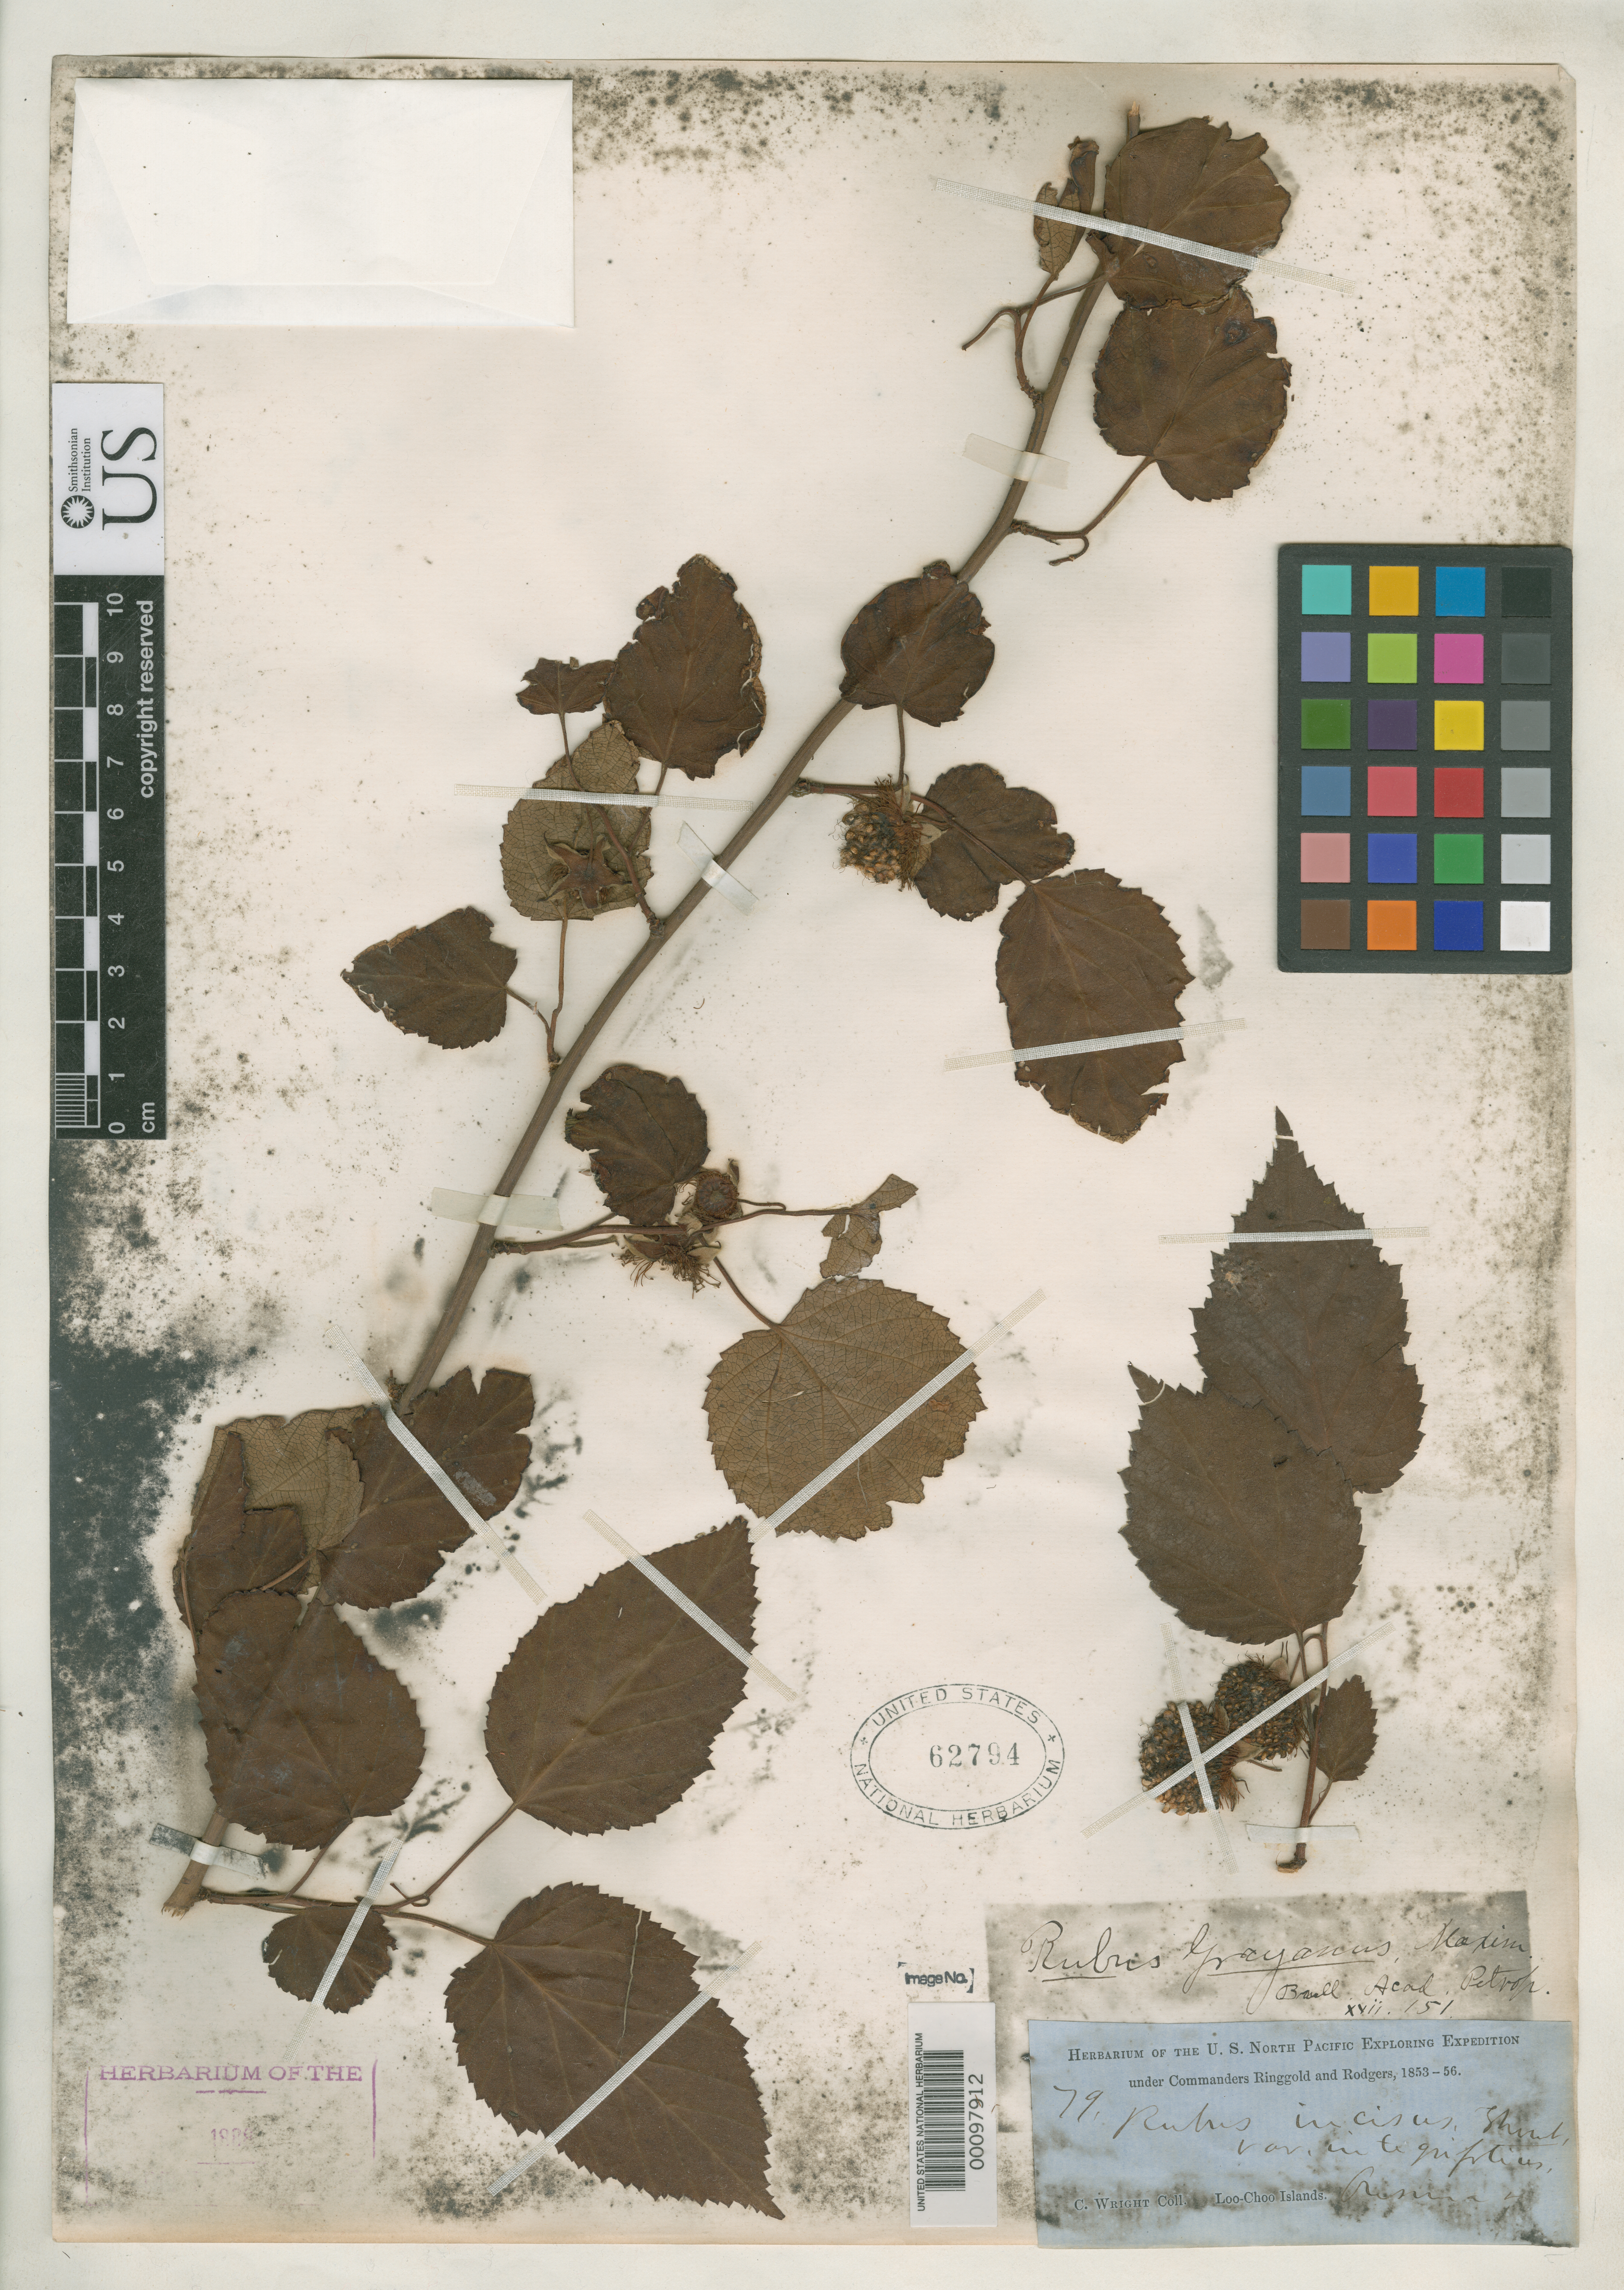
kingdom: Plantae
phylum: Tracheophyta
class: Magnoliopsida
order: Rosales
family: Rosaceae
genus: Rubus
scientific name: Rubus grayanus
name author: Maxim.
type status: Type Fragment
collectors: C. Wright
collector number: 79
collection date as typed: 1853 to -- --- 1856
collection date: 1853/1856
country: Japan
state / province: Okinawa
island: Liu Chiu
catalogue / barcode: US 62794